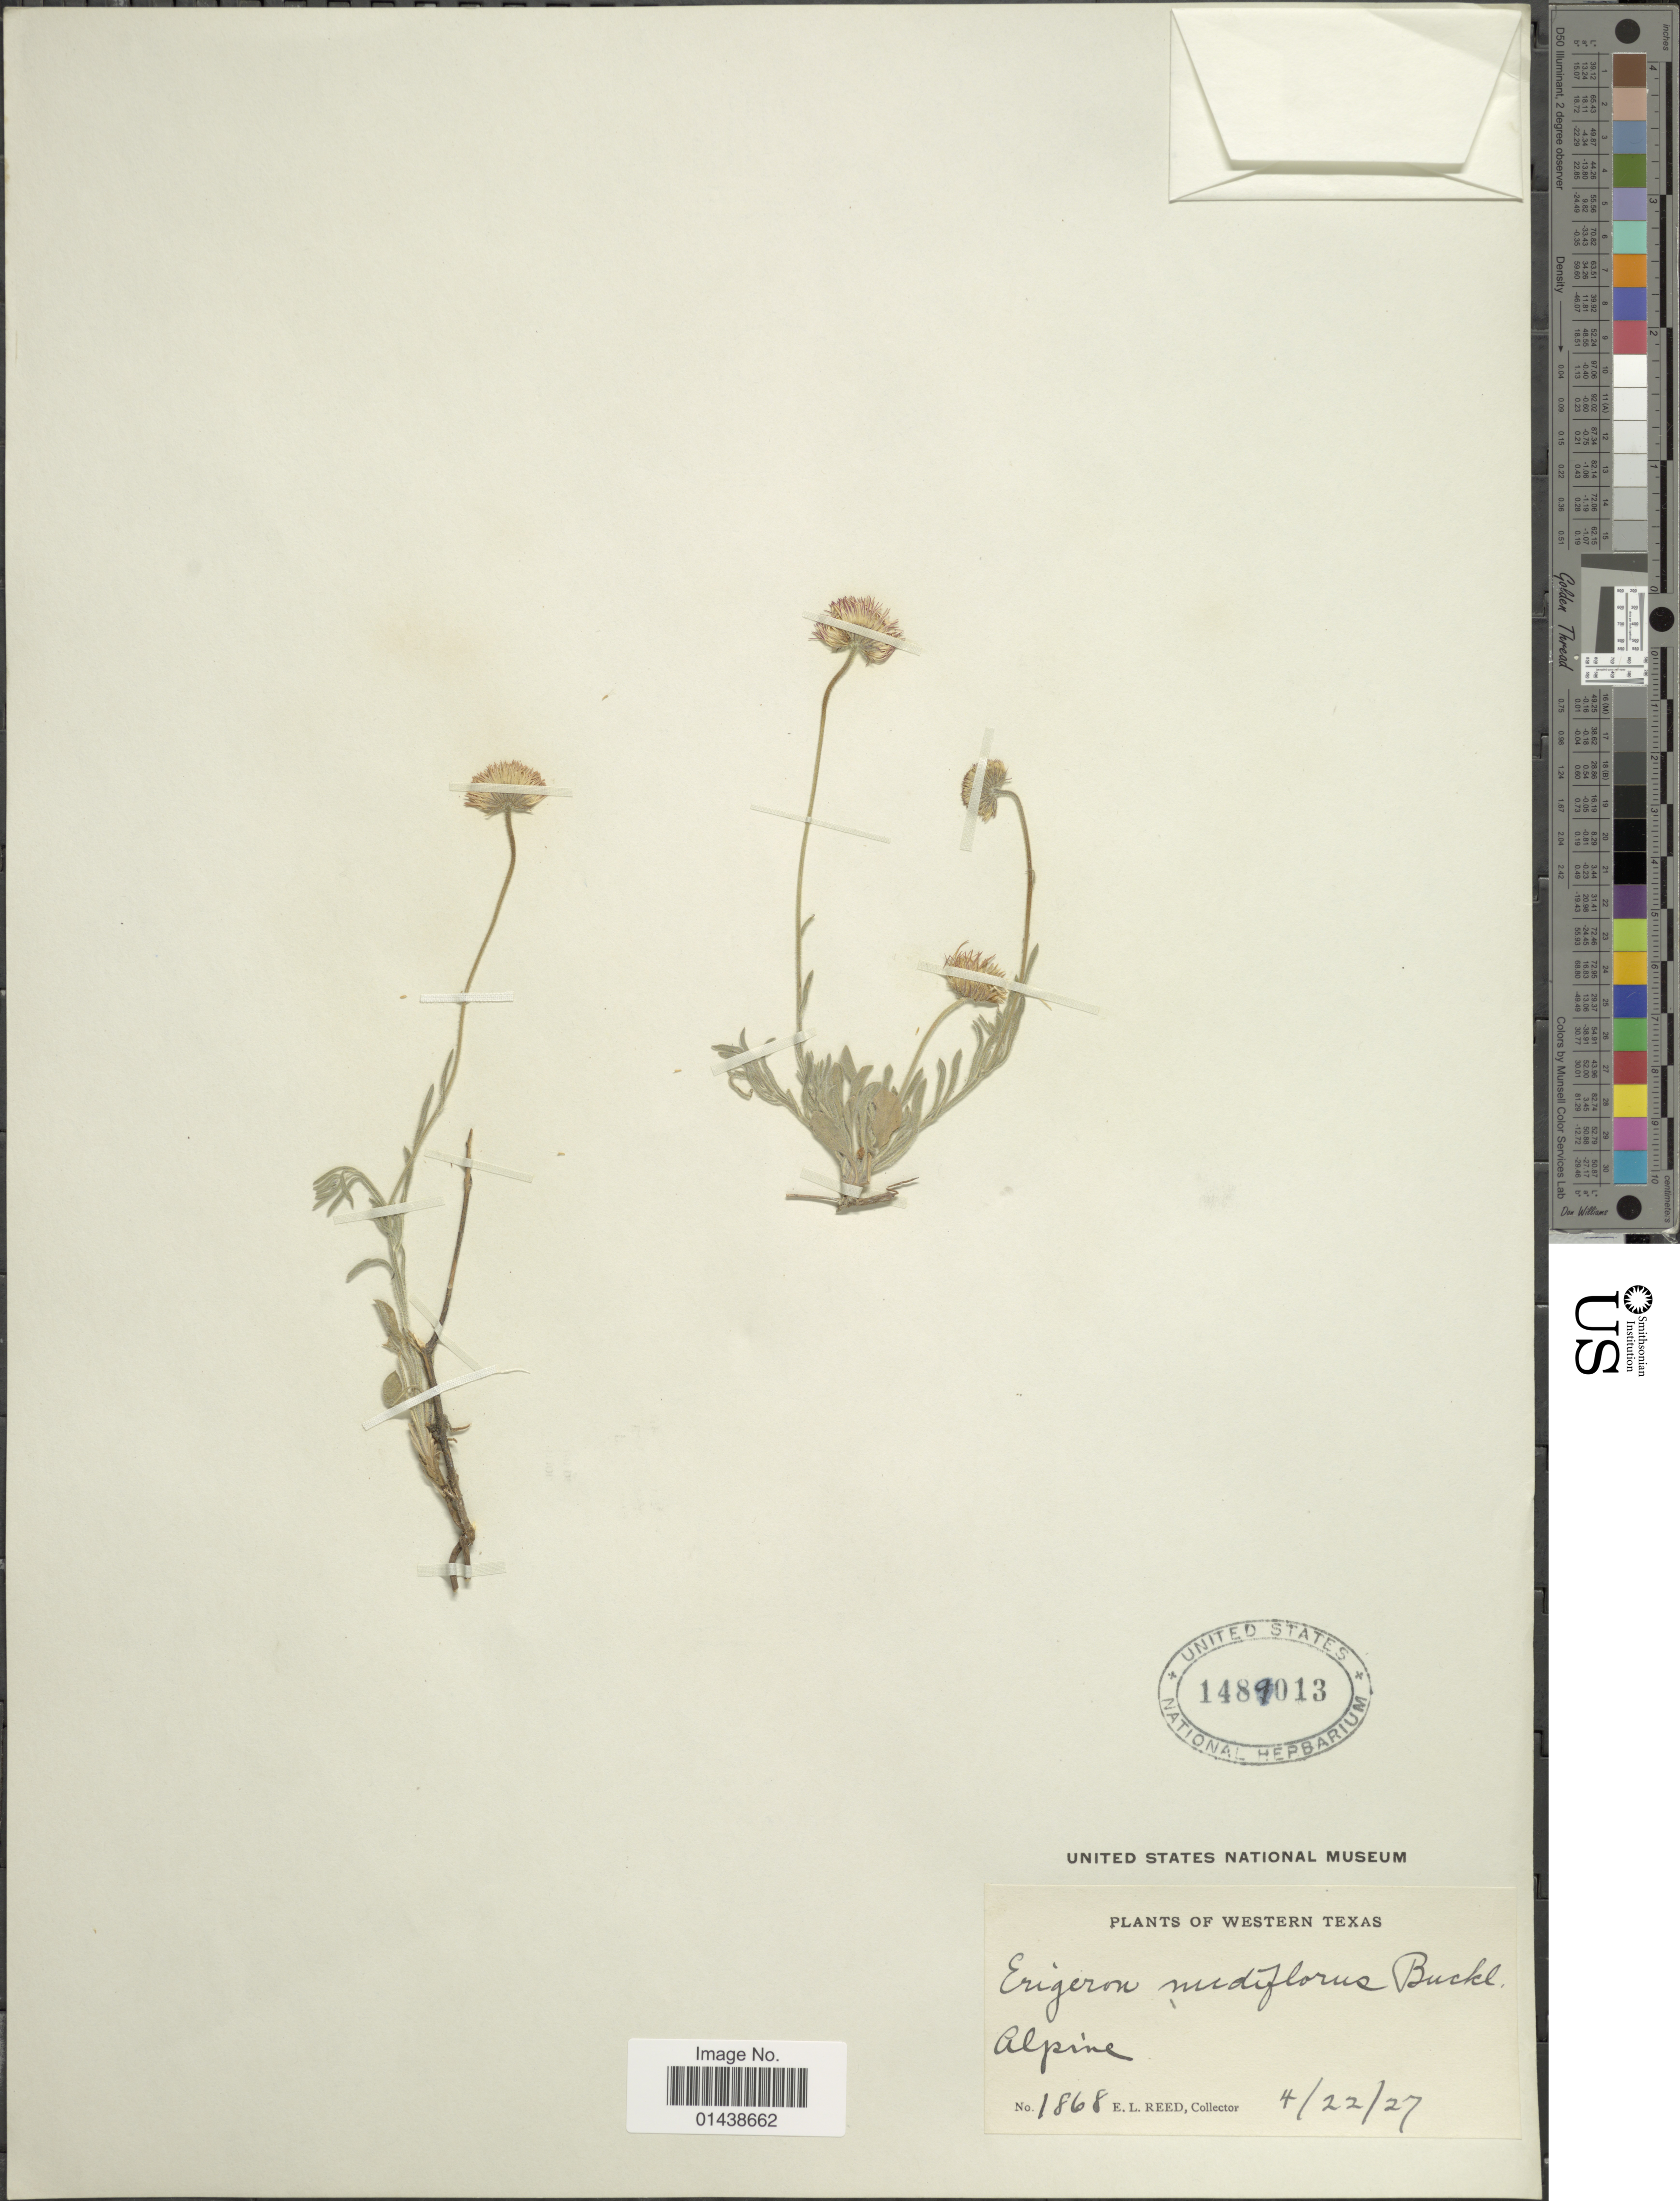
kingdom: Plantae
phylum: Tracheophyta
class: Magnoliopsida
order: Asterales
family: Asteraceae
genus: Erigeron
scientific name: Erigeron nudiflorus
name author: Buckley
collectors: E. Reed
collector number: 1868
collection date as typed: Transcribed d/m/y: 22/4/27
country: United States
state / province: Texas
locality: Alpine. Western Texas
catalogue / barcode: US 1489013